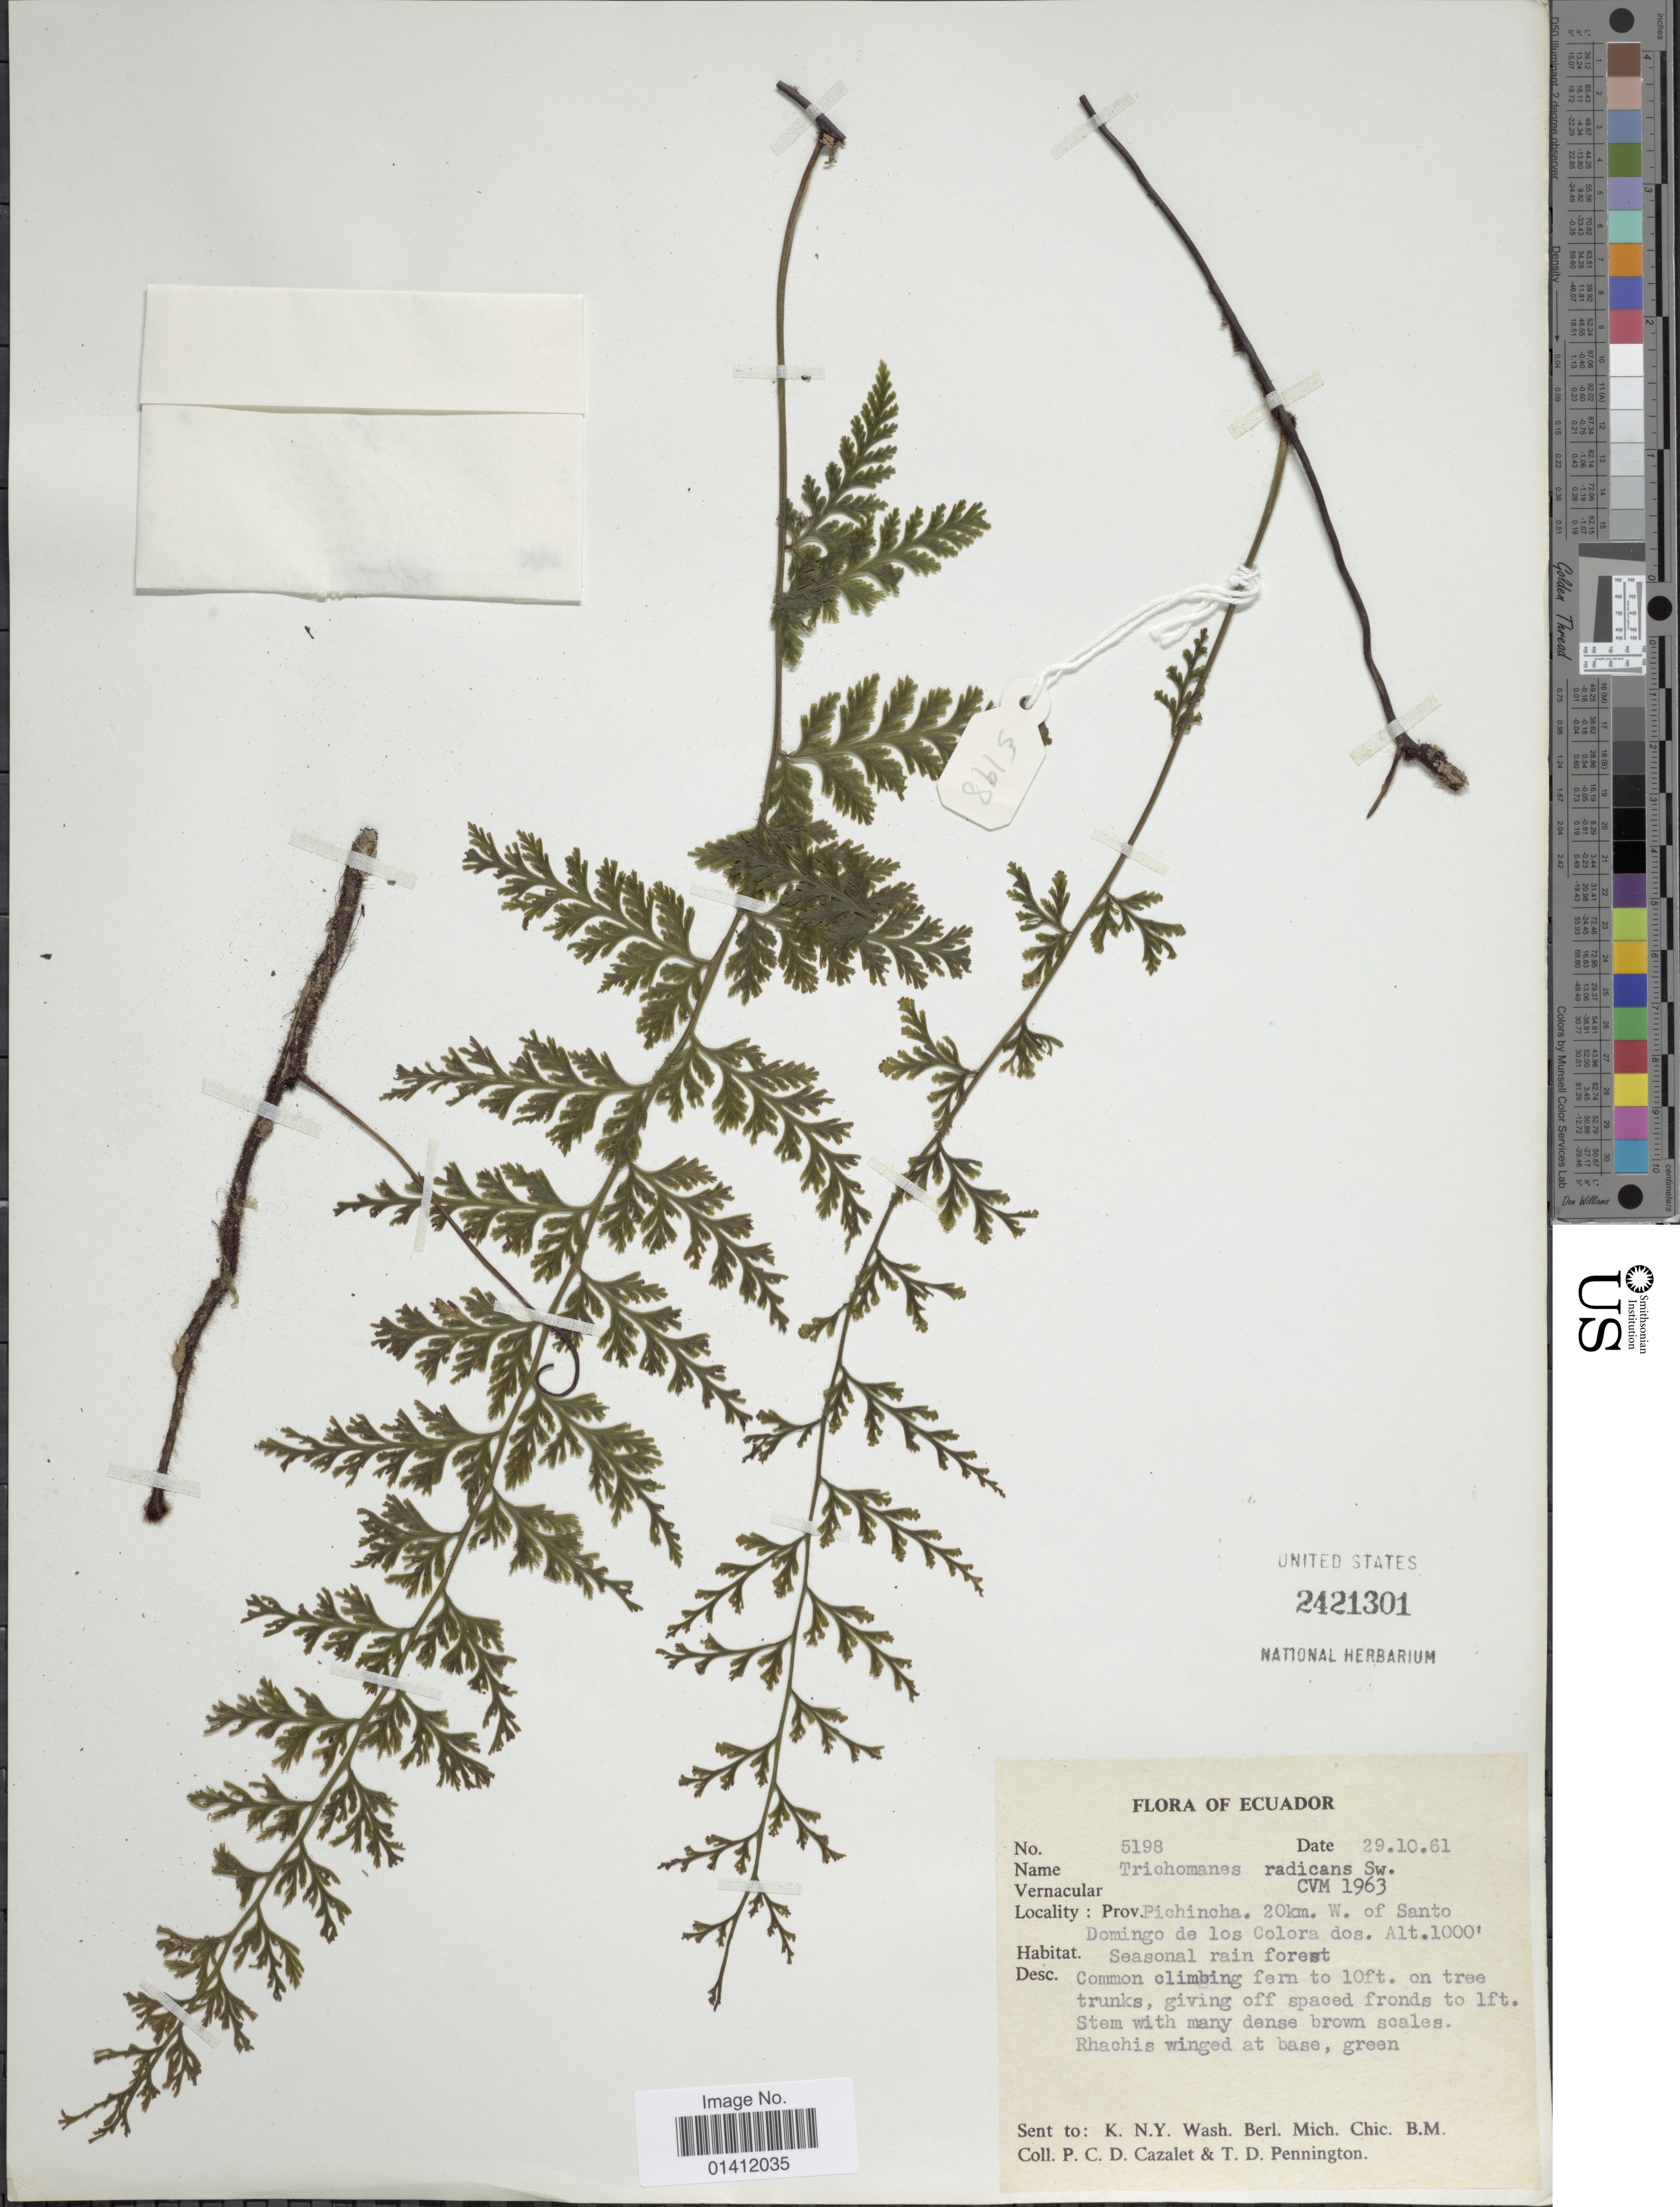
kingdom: Plantae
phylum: Tracheophyta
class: Polypodiopsida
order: Hymenophyllales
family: Hymenophyllaceae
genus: Vandenboschia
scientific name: Vandenboschia radicans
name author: (Sw.) Copel.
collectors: P. C. D. Cazalet & T. D. Pennington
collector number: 5198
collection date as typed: Transcribed d/m/y: 29/10/61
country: Ecuador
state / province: Pichincha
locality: Prov. Pichincha. 20km. W. of Santo Domingo de los Colora dos.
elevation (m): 305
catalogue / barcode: US 2421301